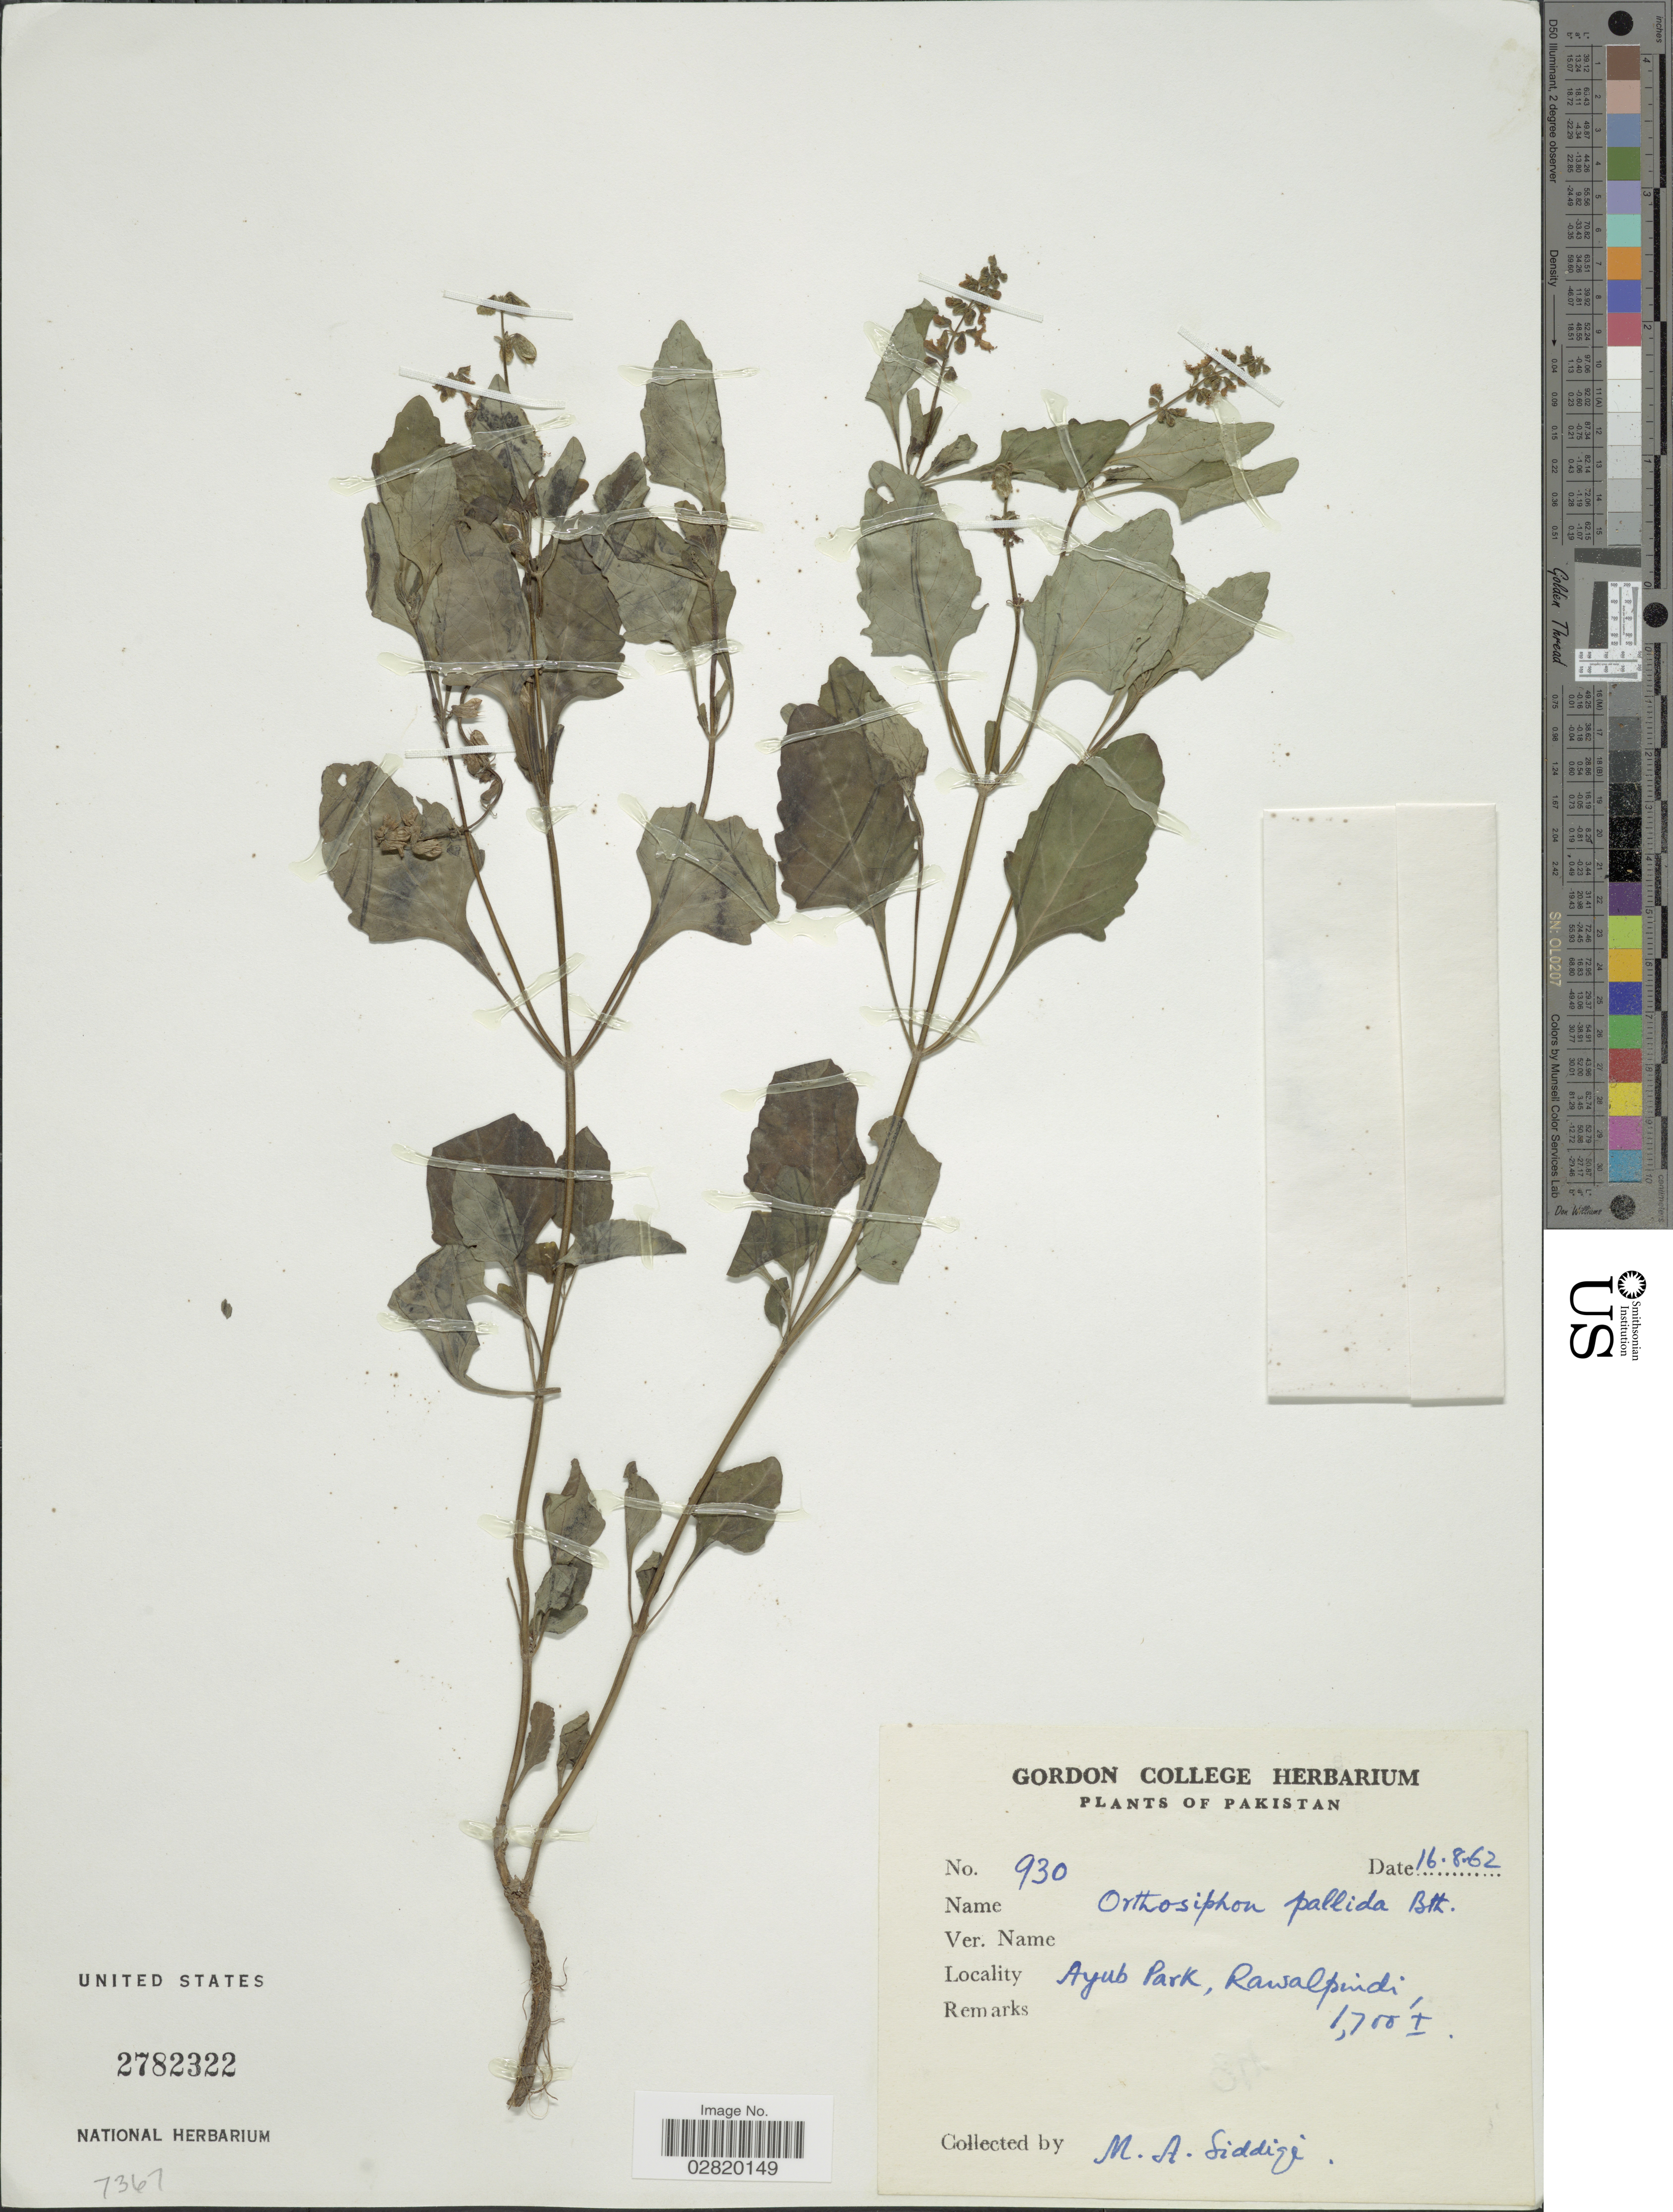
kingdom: Plantae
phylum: Tracheophyta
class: Magnoliopsida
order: Lamiales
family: Lamiaceae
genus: Orthosiphon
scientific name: Orthosiphon pallidus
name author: Royle ex Benth.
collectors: M. Siddiqi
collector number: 930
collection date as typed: Transcribed d/m/y: 16/8/62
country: Pakistan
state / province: Punjab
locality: Ayub Park, Rawalpindi.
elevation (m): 518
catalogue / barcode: US 2782322